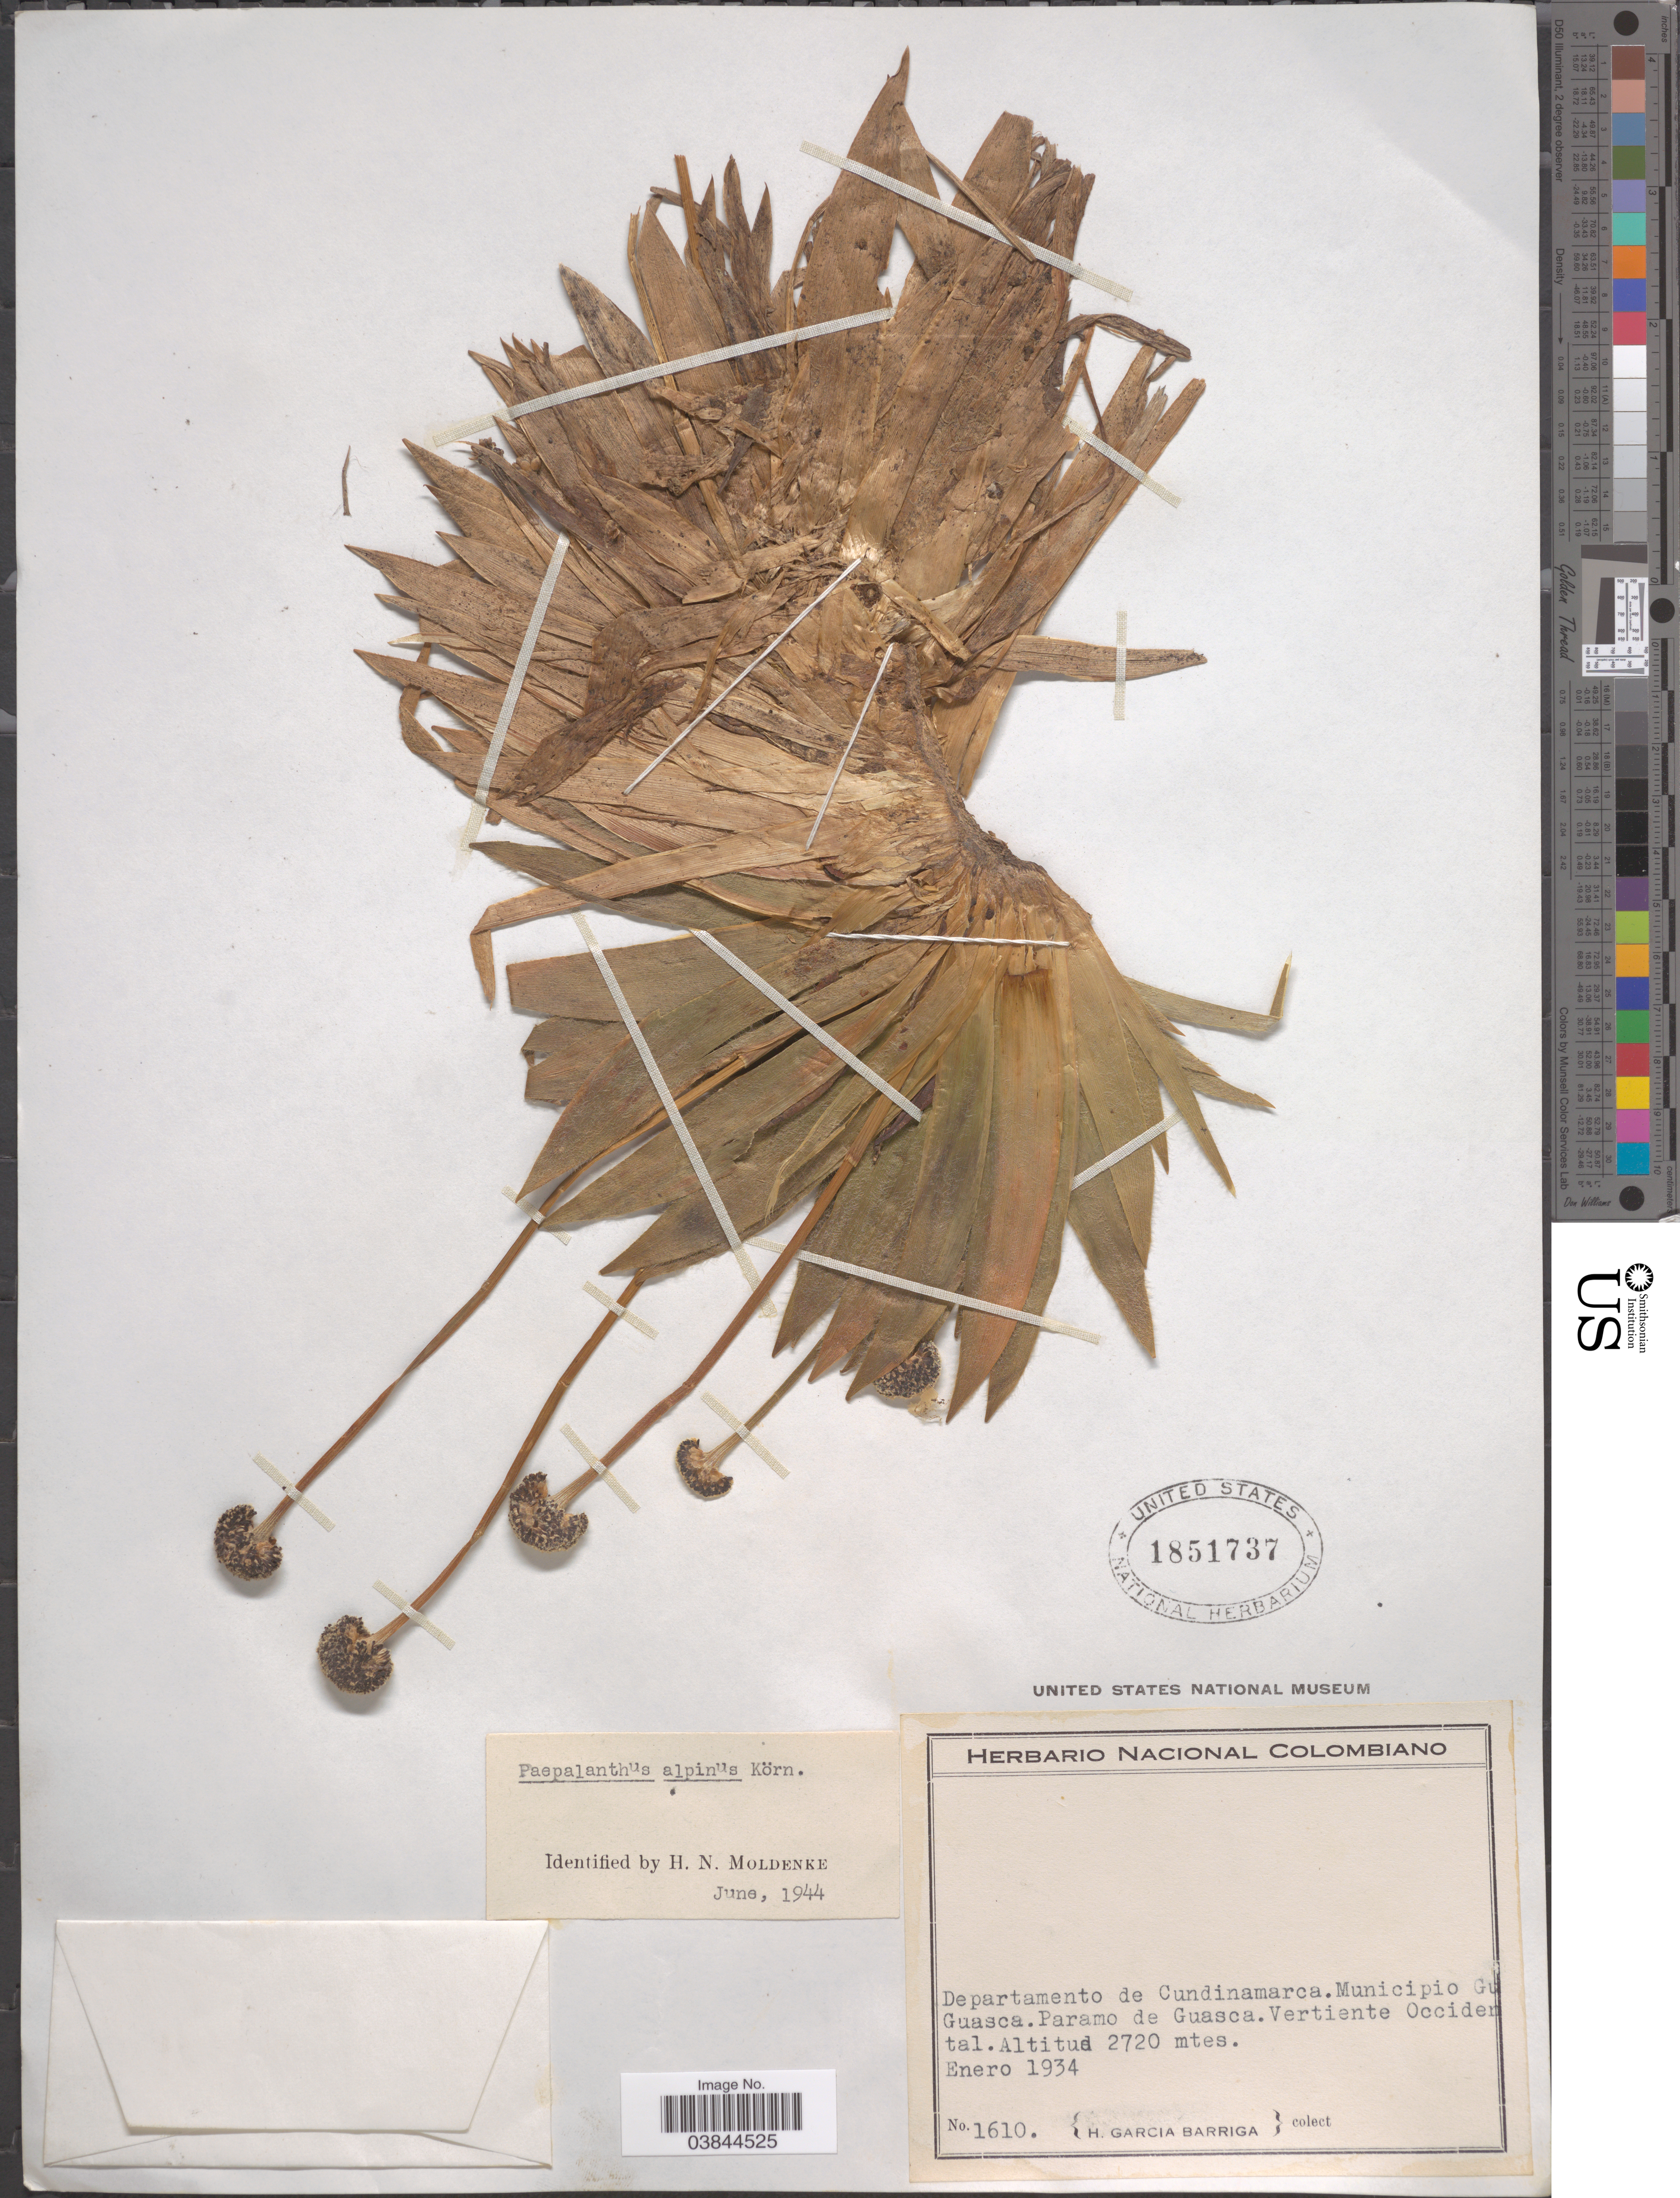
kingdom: Plantae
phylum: Tracheophyta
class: Liliopsida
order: Poales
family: Eriocaulaceae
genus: Paepalanthus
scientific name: Paepalanthus alpinus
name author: Körn.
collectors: H. García Barriga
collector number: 1610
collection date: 1934-01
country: Colombia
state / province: Cundinamarca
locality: Departamento de Cundinamarca. Municipio Guasca. Paramo de Guasca. Vertiente Occidental.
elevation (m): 2720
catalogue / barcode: US 1851737